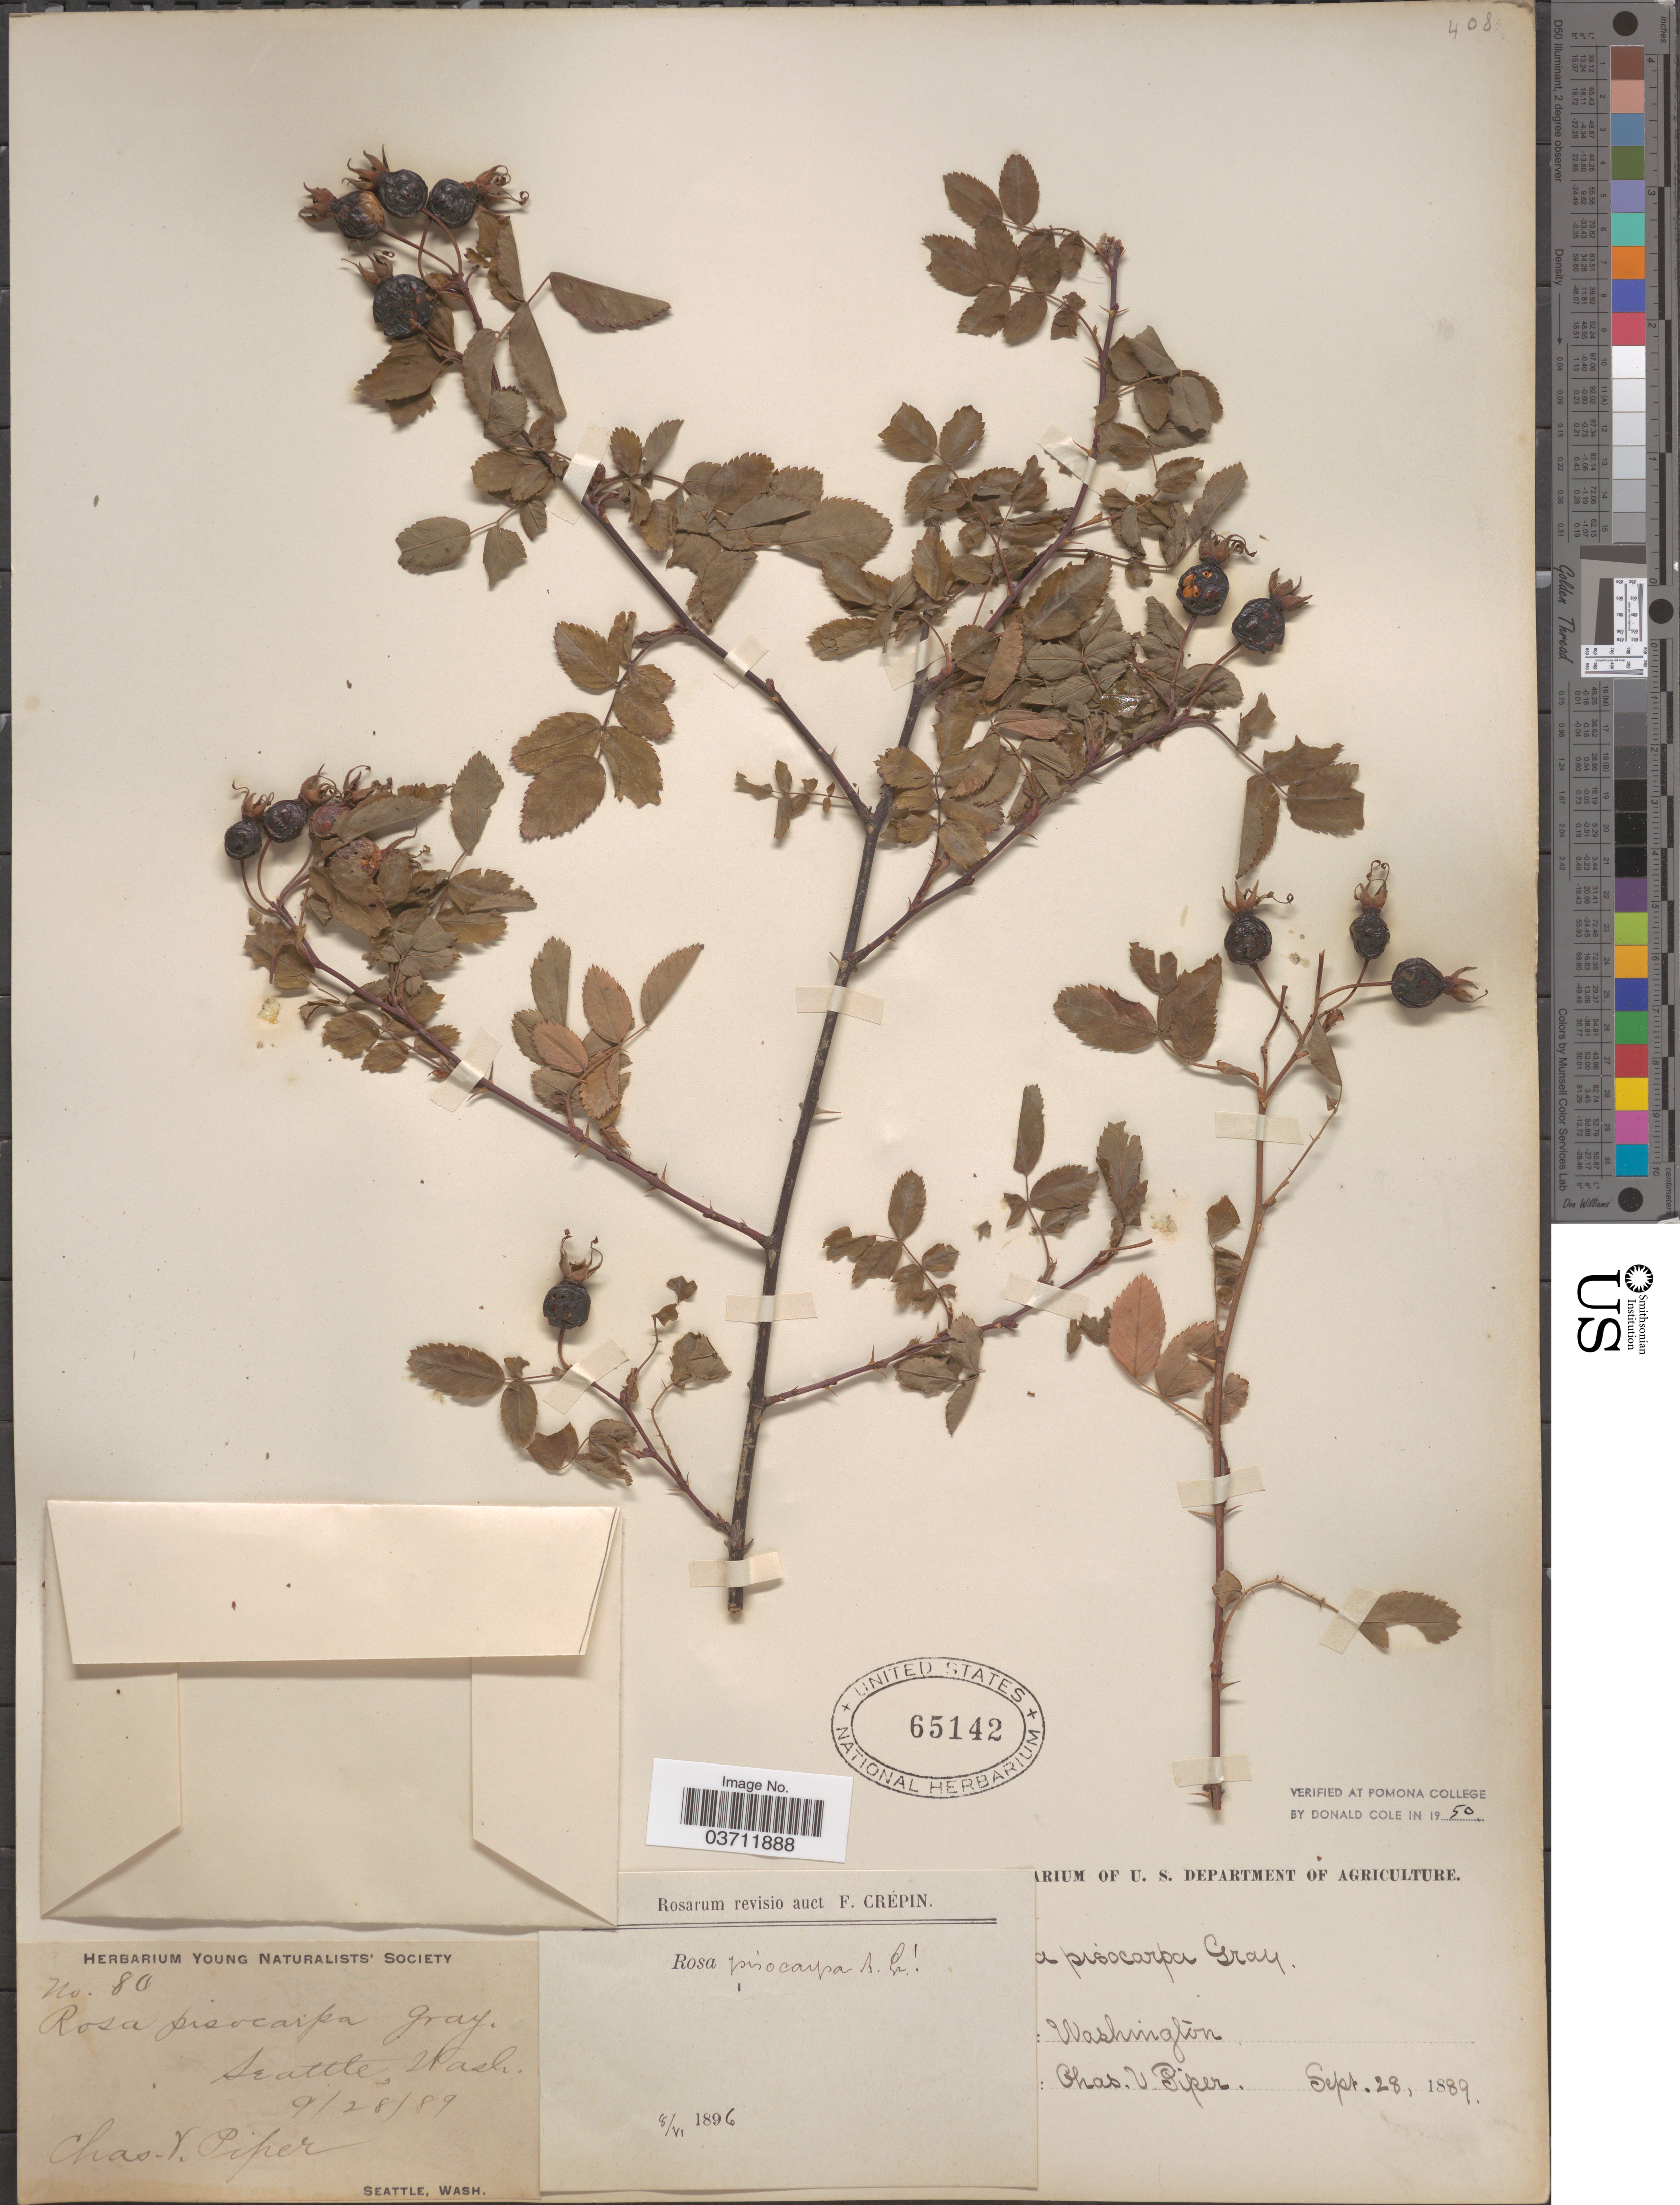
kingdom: Plantae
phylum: Tracheophyta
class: Magnoliopsida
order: Rosales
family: Rosaceae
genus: Rosa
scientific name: Rosa pisocarpa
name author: A. Gray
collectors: C. V. Piper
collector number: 80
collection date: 1889-09-28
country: United States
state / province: Washington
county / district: King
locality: Seattle.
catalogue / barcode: US 65142